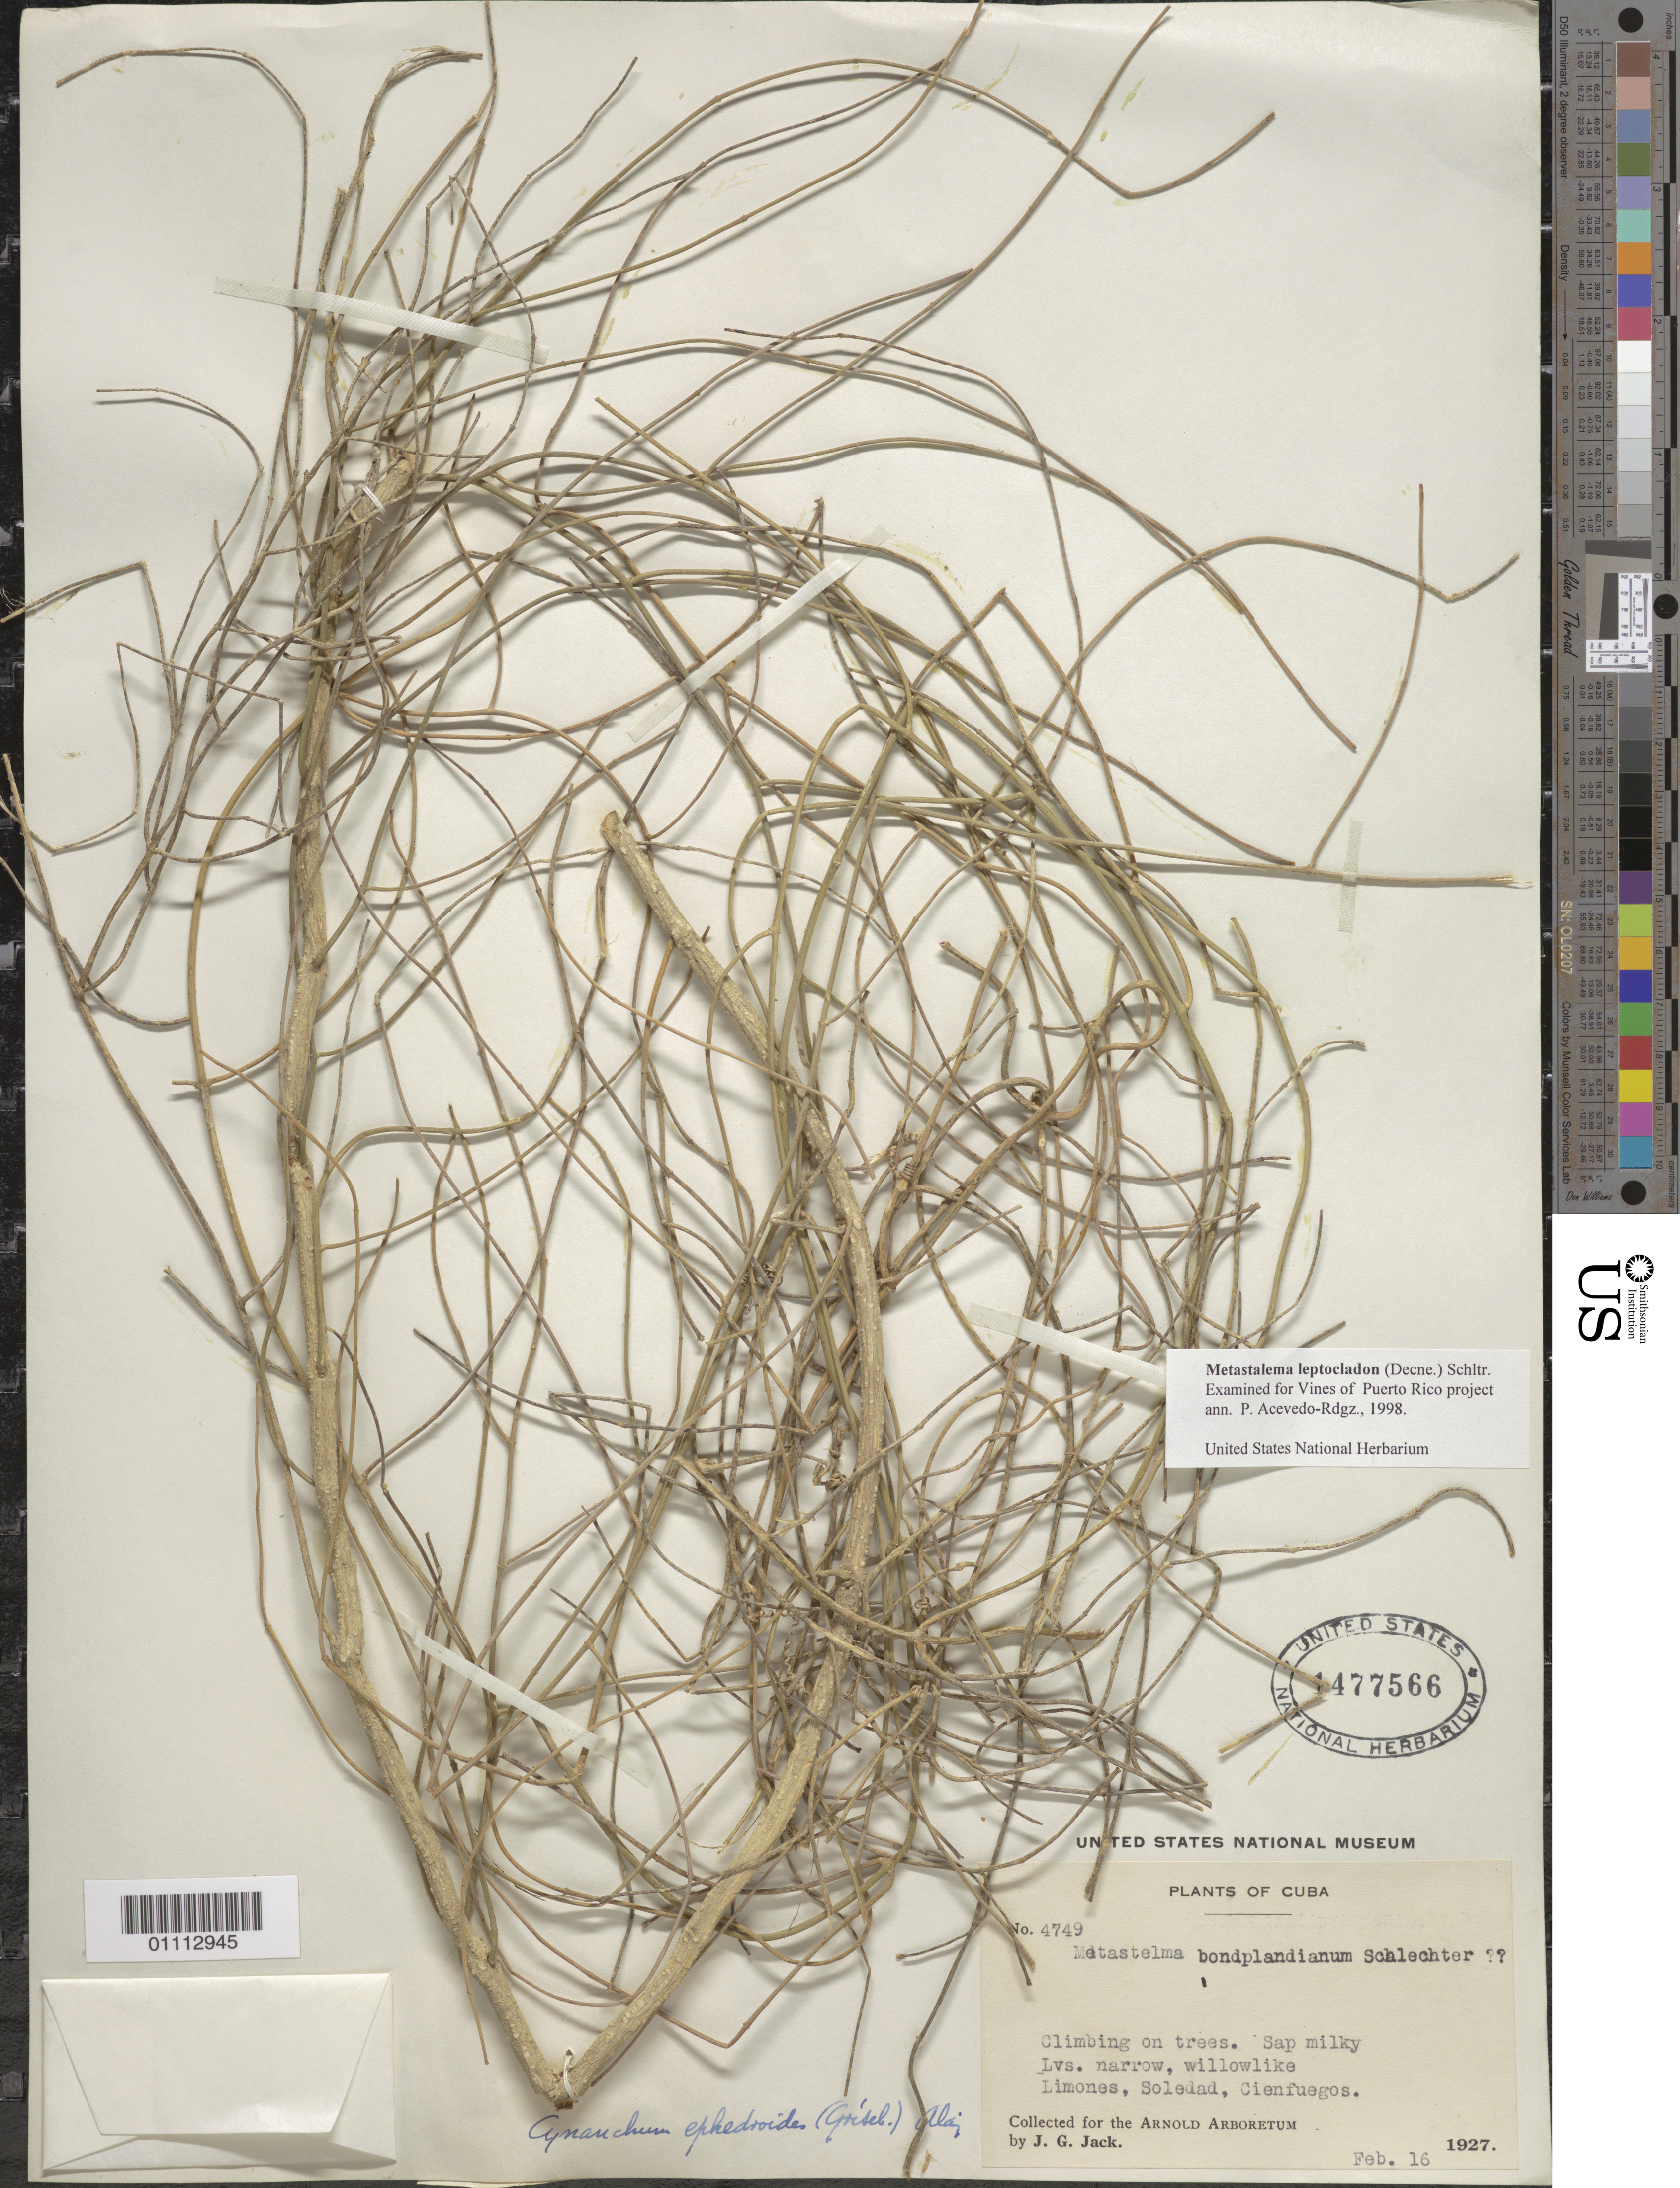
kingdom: Plantae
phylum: Tracheophyta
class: Magnoliopsida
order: Gentianales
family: Apocynaceae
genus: Metastelma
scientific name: Metastelma leptocladum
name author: (Decne.) Schltr.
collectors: J. G. Jack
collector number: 4749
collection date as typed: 16 Feb 1927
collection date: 1927-02-16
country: Cuba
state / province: Cienfuegos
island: Cuba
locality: Limones, Soledad Climbing on trees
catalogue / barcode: US 1477566